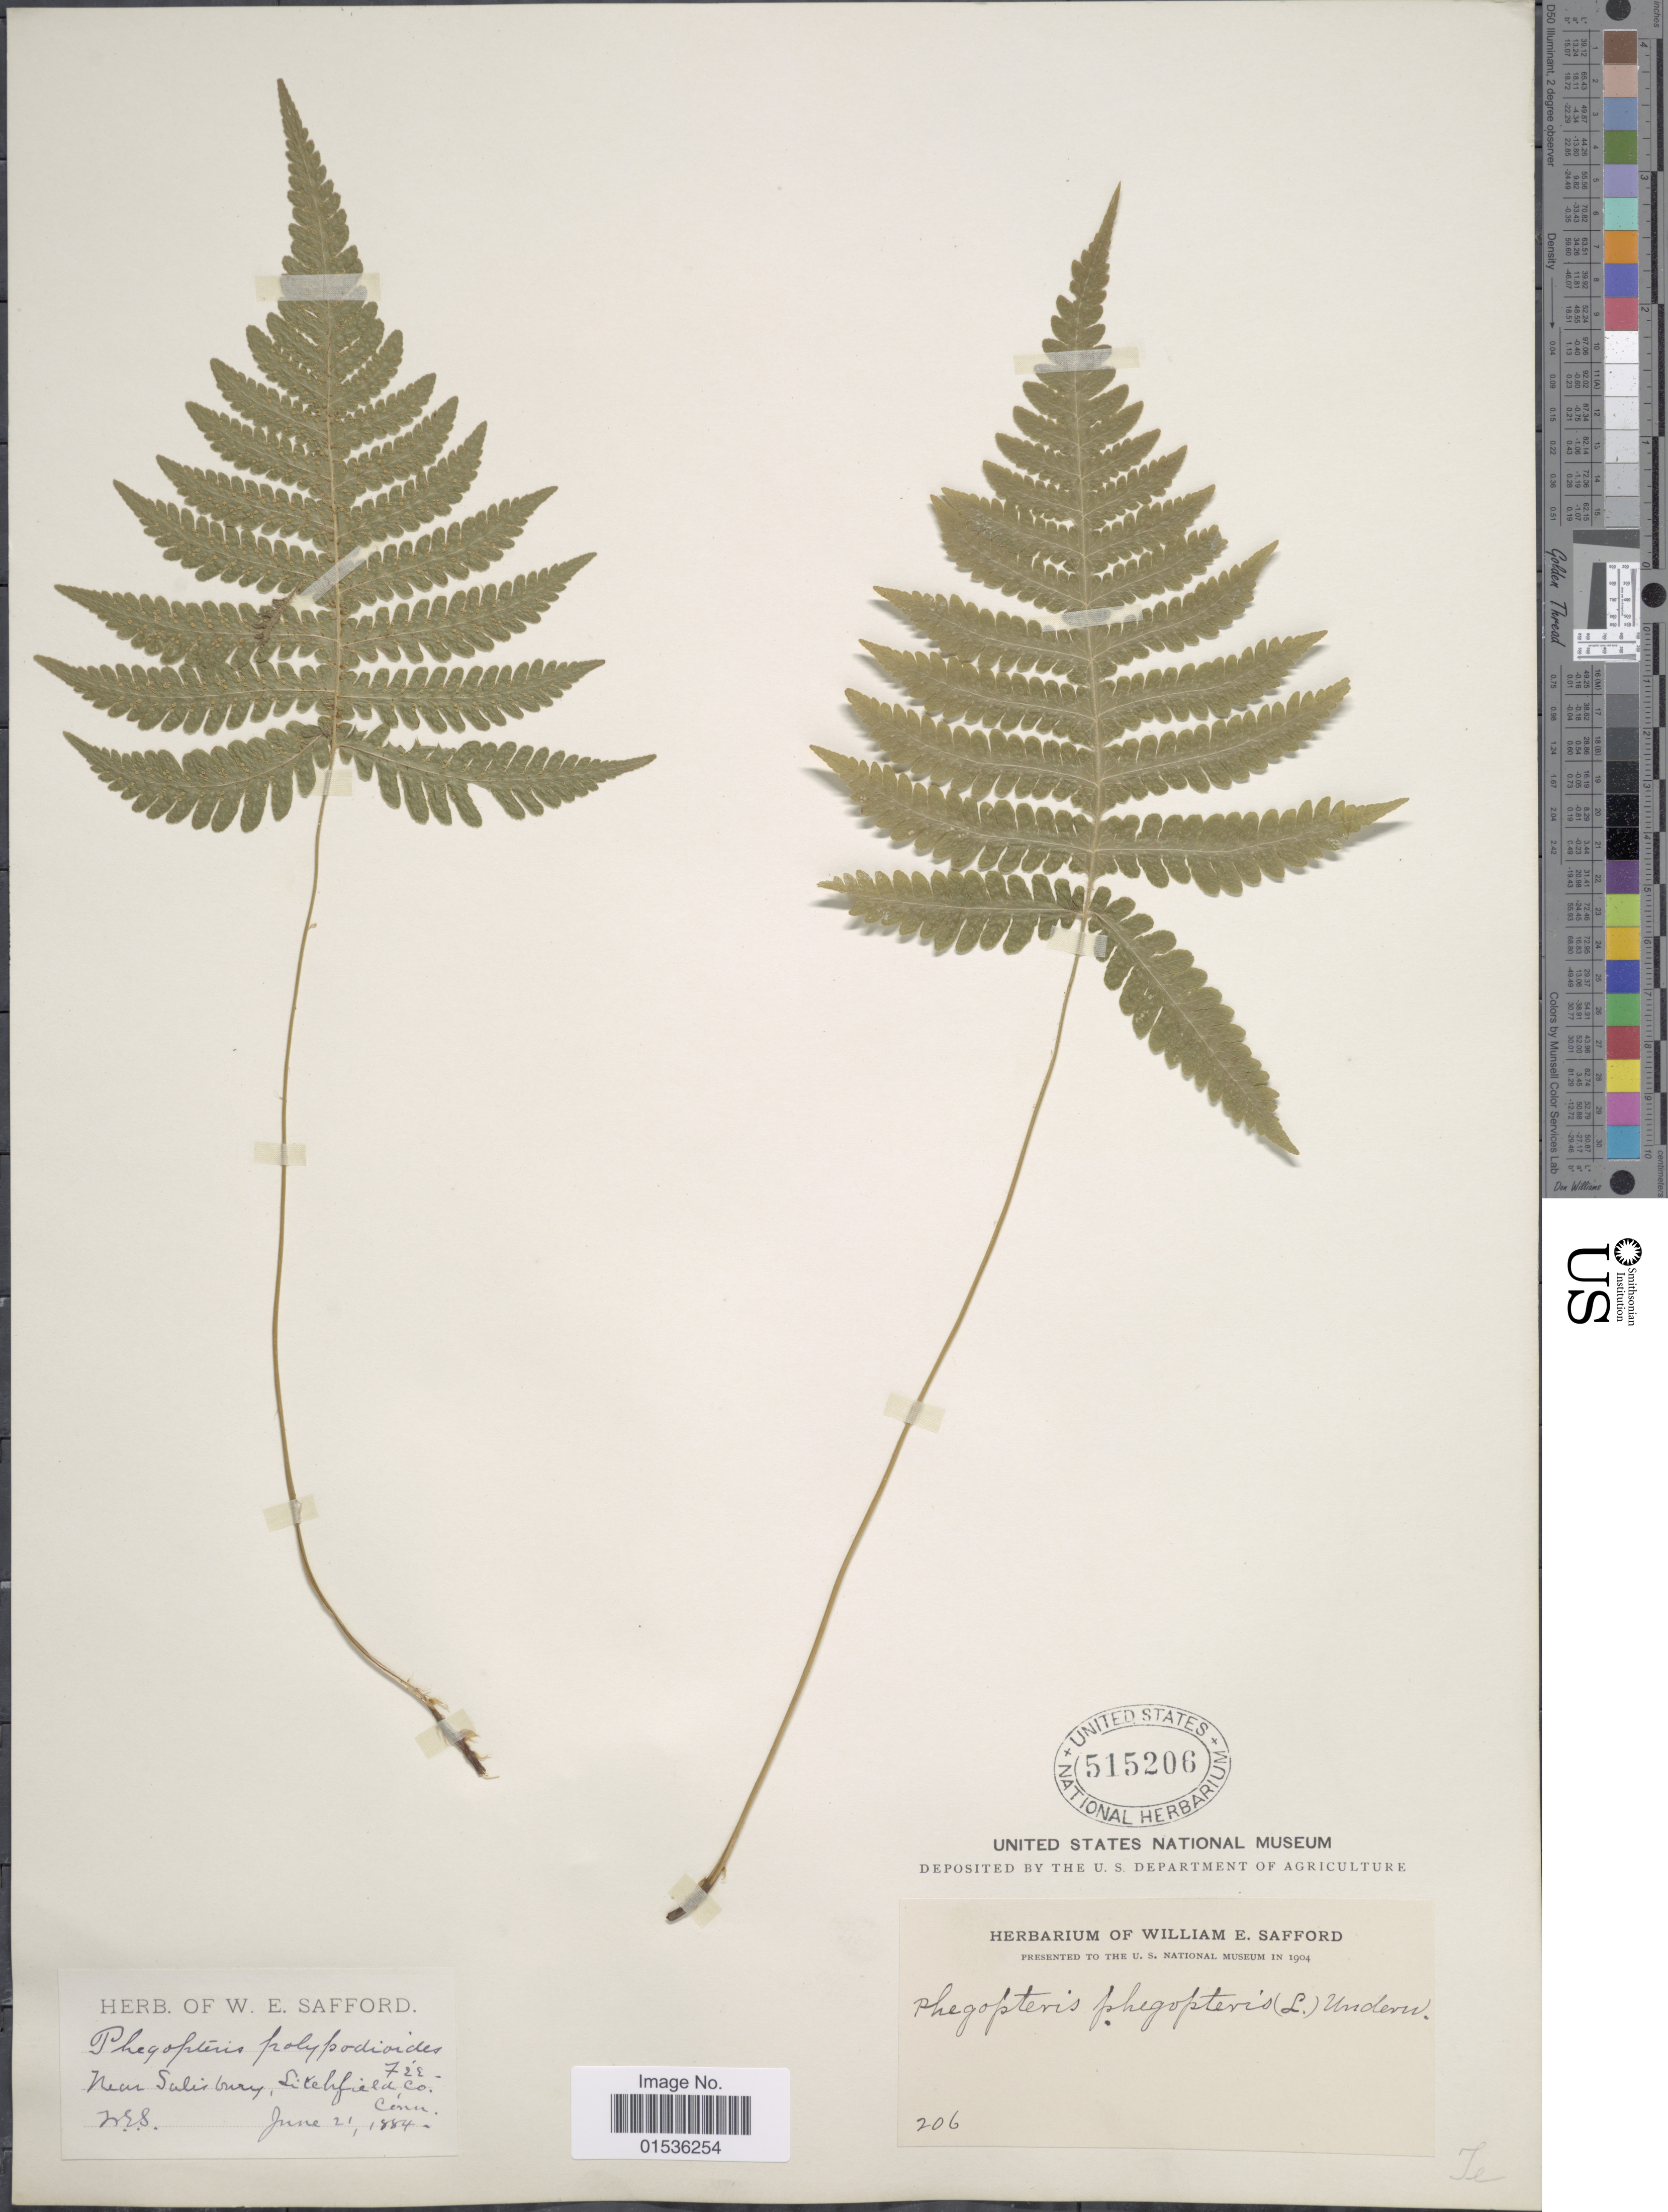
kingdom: Plantae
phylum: Tracheophyta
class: Polypodiopsida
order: Polypodiales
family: Thelypteridaceae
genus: Phegopteris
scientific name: Phegopteris connectilis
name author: (Michx.) Watt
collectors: W. E. Safford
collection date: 1884-06-21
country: United States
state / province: Connecticut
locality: Near Salisbury, Litchfield Co. Conn.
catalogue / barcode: US 515206